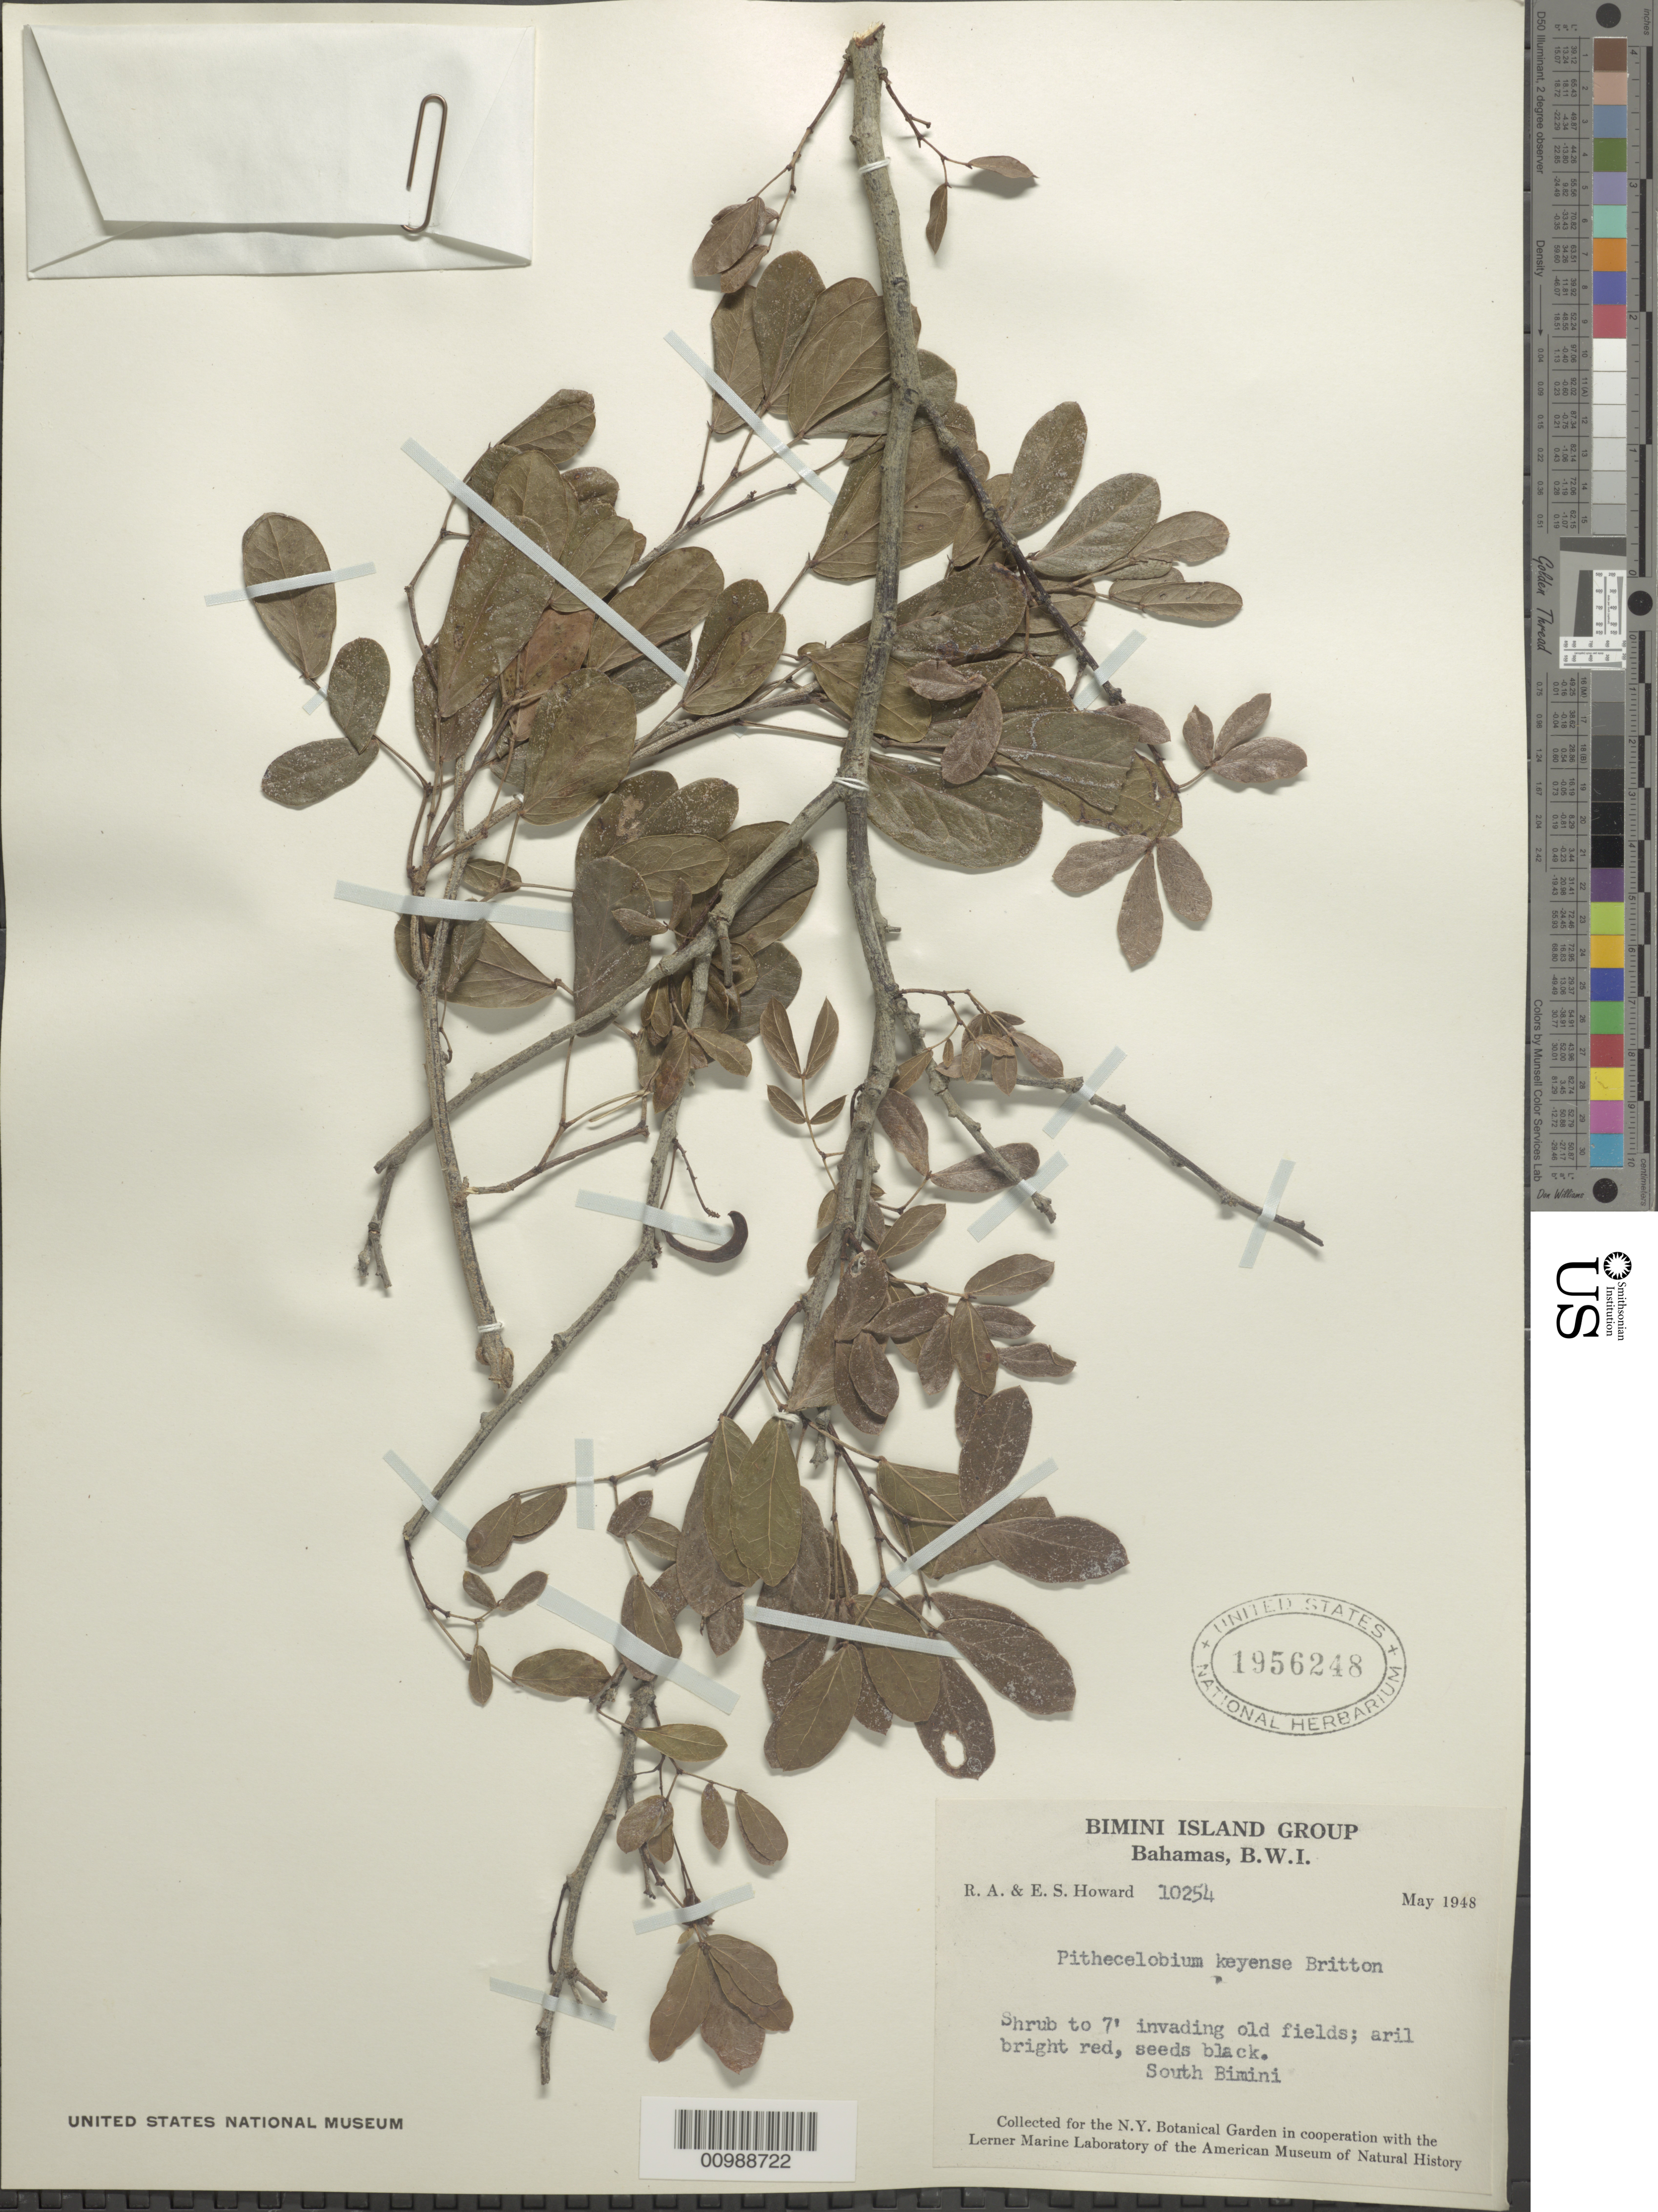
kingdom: Plantae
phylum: Tracheophyta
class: Magnoliopsida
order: Fabales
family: Fabaceae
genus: Pithecellobium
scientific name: Pithecellobium keyense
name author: Britton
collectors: R. A. Howard & E. S. Howard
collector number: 10254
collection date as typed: May 1948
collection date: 1948-05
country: Bahamas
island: Bimini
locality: S Bimini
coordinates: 0 N, 0 E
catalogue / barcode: US 1956248